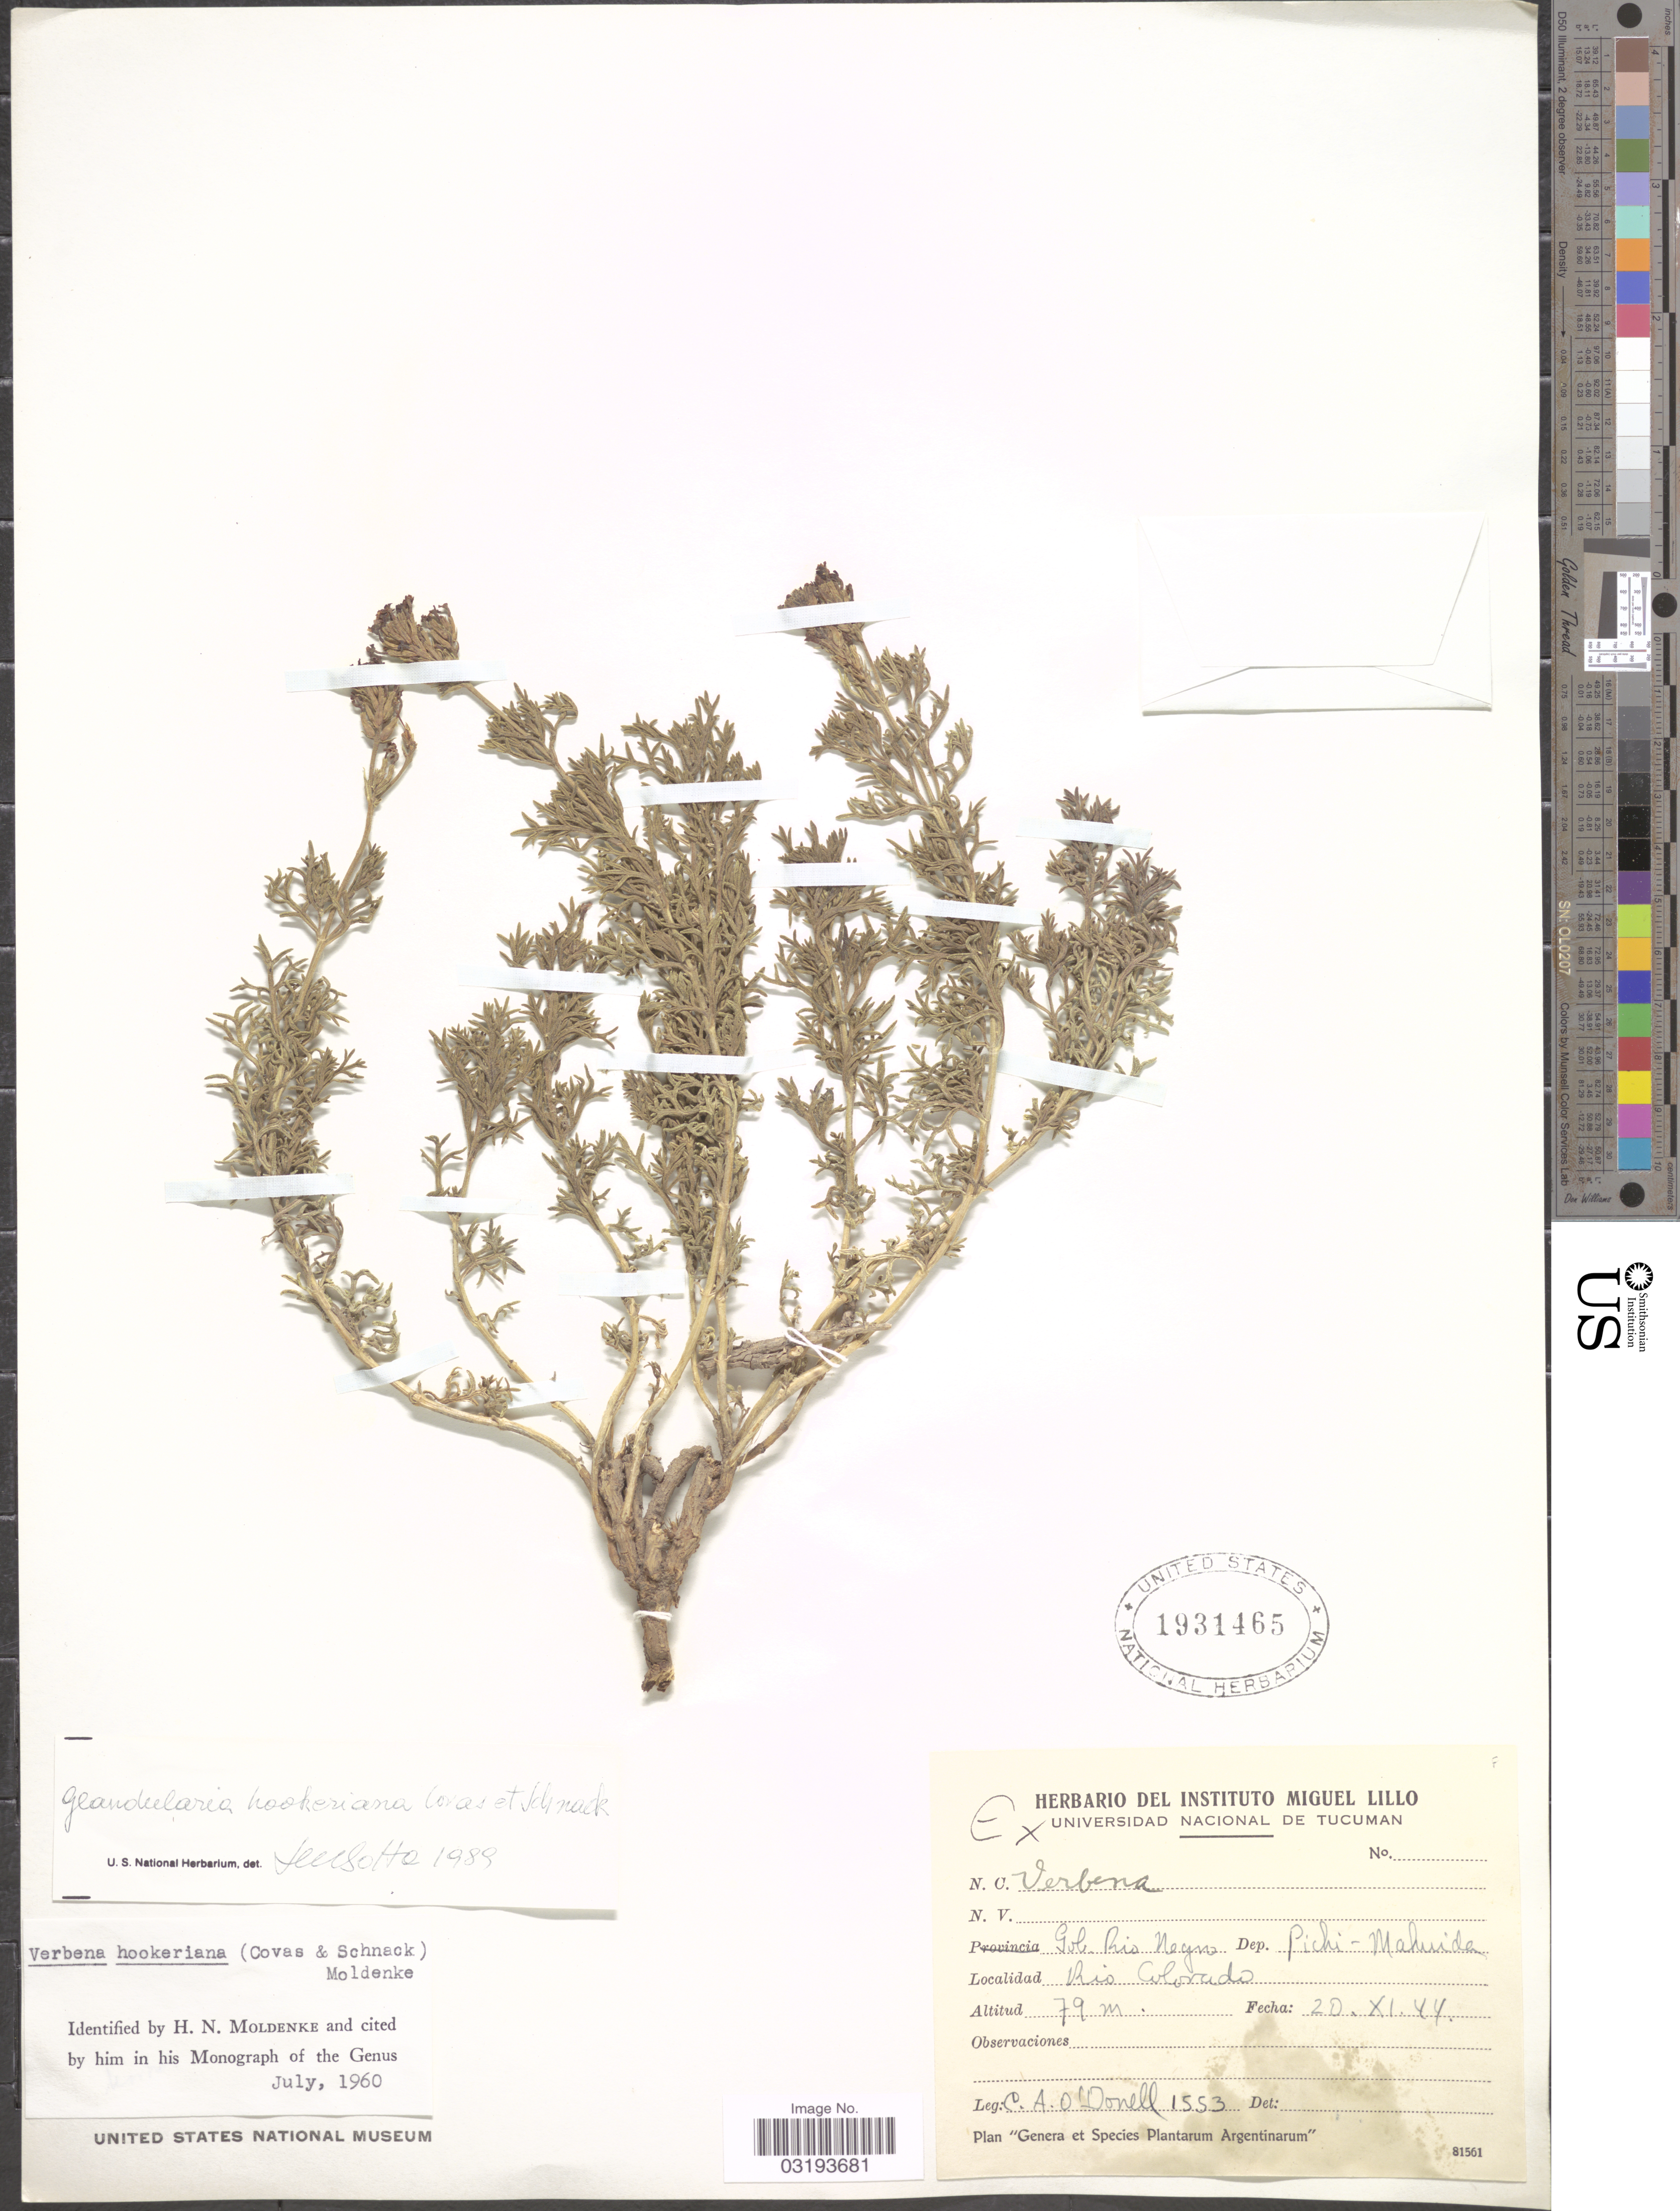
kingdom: Plantae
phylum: Tracheophyta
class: Magnoliopsida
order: Lamiales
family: Verbenaceae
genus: Verbena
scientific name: Verbena hookeriana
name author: (Covas & Schack) Moldenke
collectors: C. A. O'Donell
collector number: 1553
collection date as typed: Transcribed d/m/y: 20/11/44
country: Argentina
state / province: Rio Negro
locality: Gob. Rio Negro, Dep. Pichi - Mahuida, Rio Colorado.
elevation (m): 79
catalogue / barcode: US 1931465